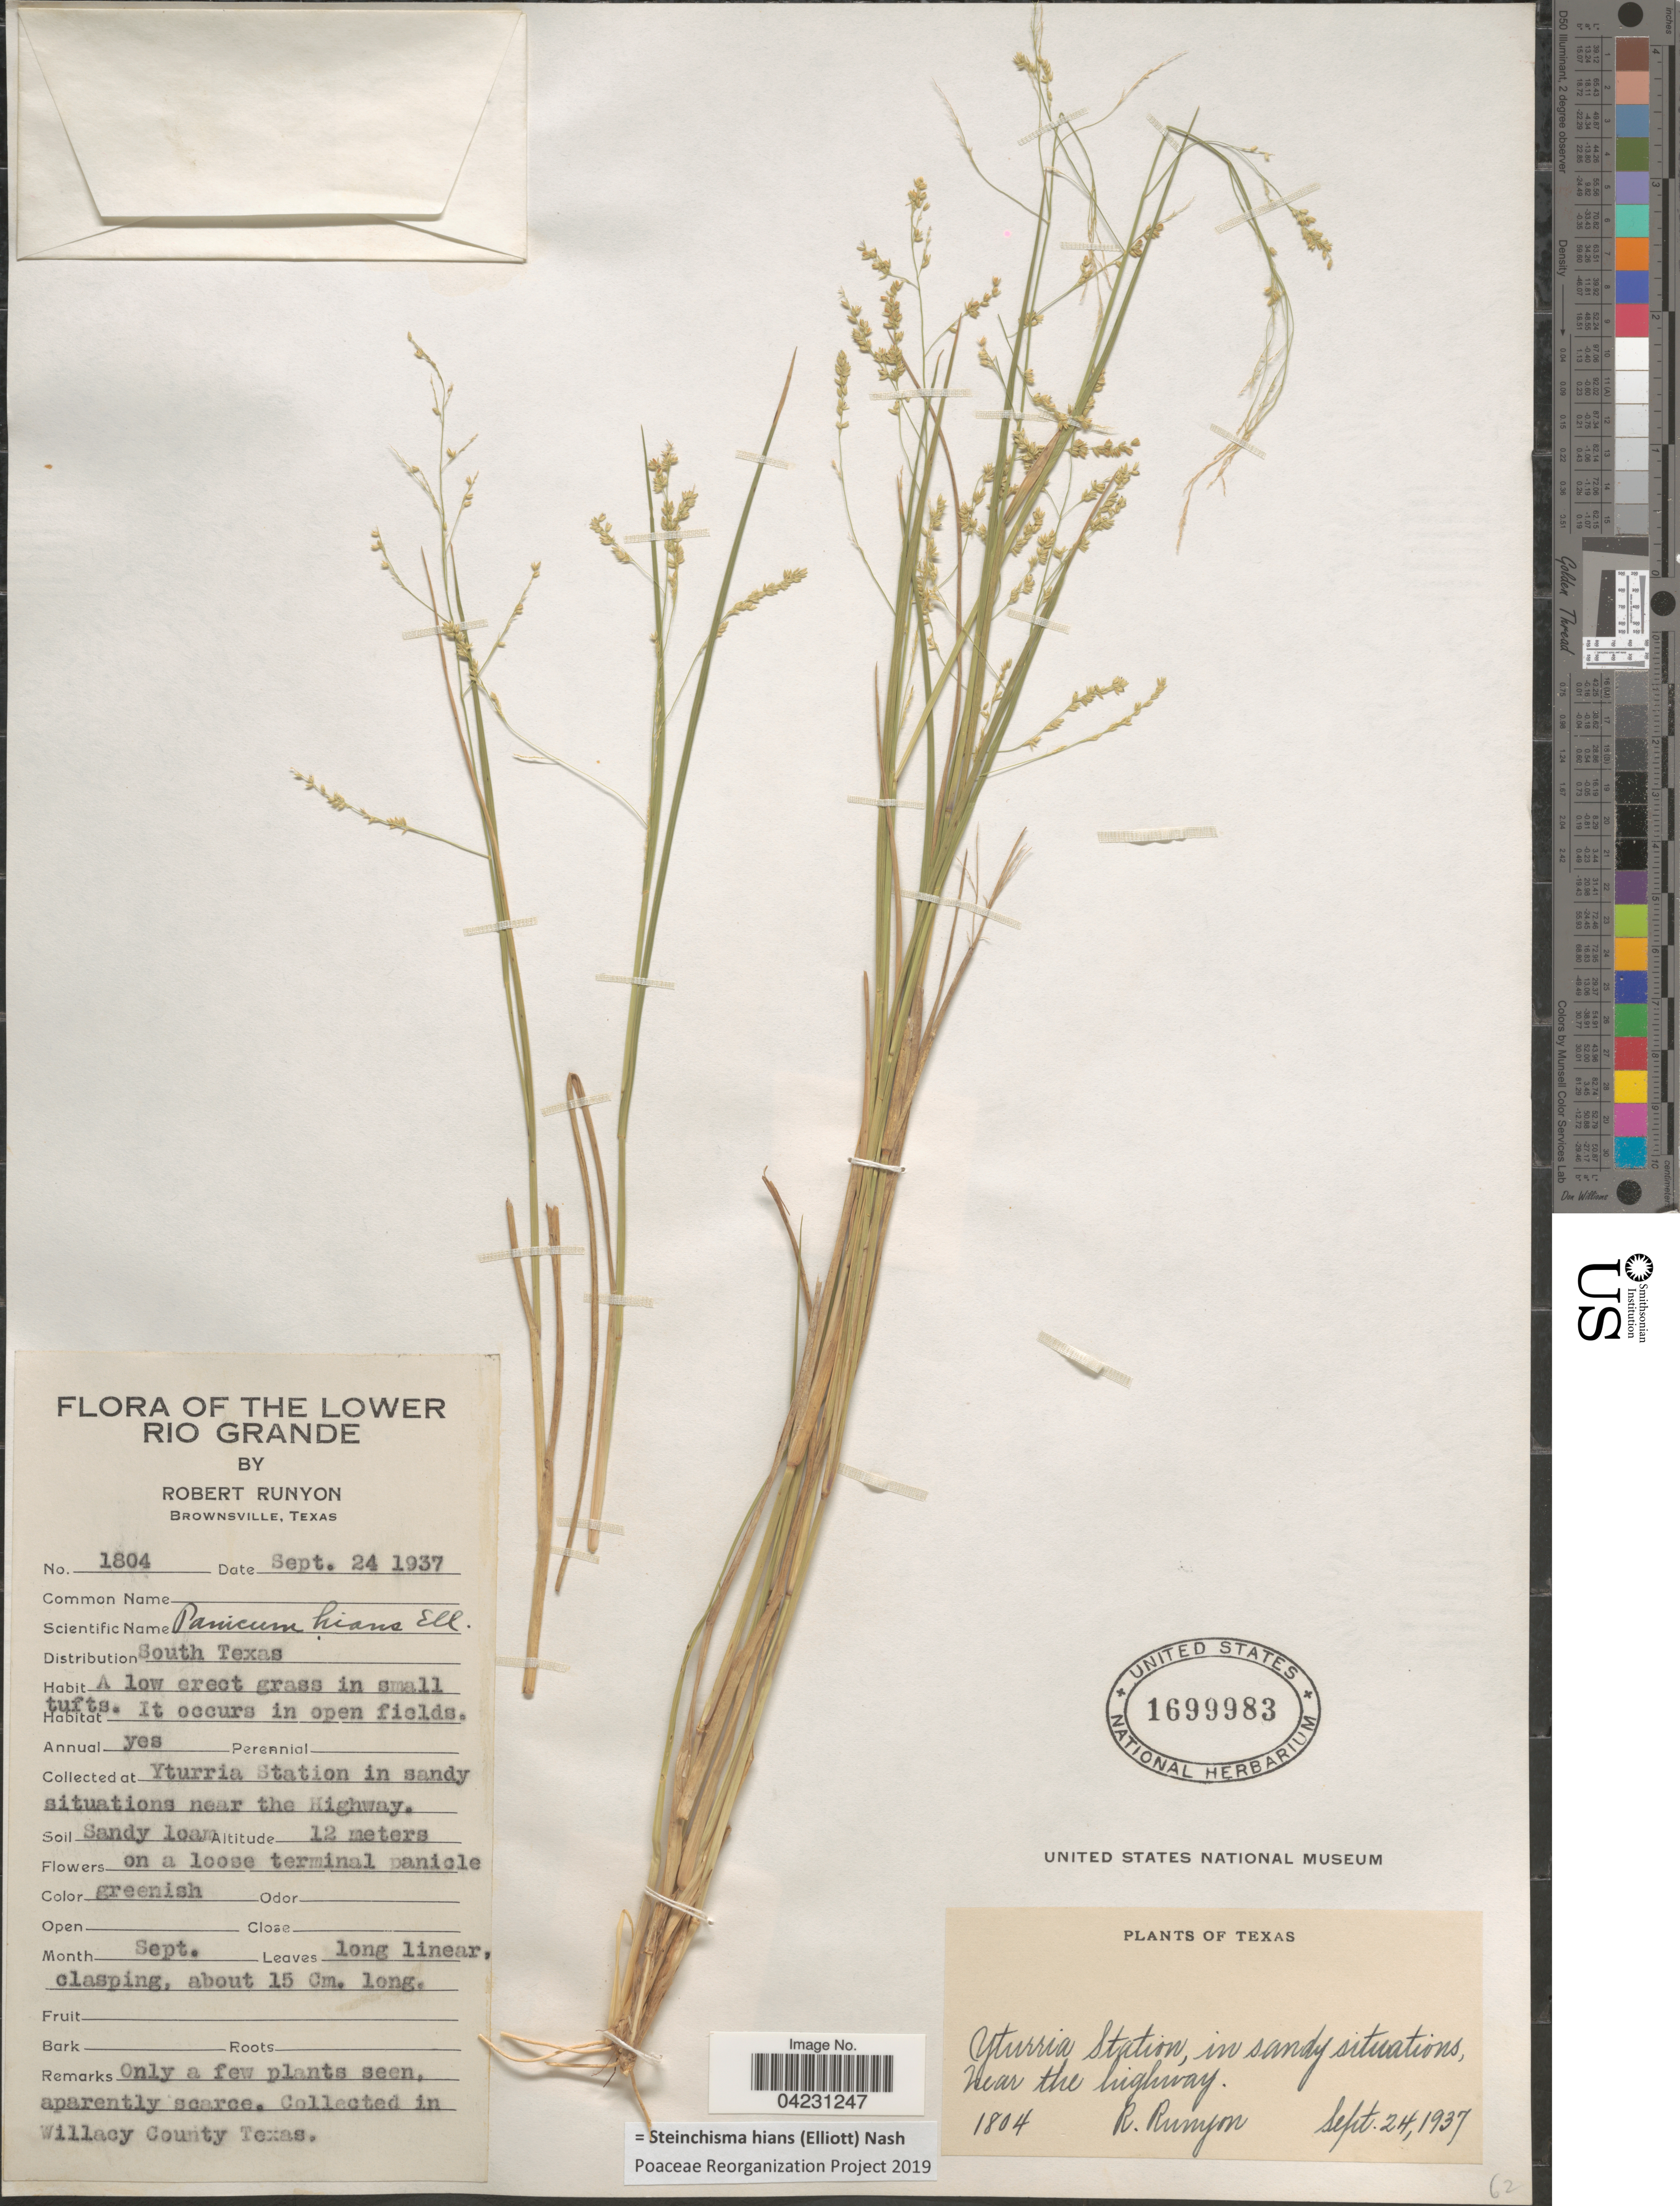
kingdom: Plantae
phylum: Tracheophyta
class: Liliopsida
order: Poales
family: Poaceae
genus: Steinchisma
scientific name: Steinchisma hians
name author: (Elliott) Nash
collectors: R. Runyon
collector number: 1804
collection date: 1937-09-24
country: United States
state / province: Texas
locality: Lower Rio Grande. South Texas. Yturria Station in sandy situations near the Highway.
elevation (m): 12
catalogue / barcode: US 1699983